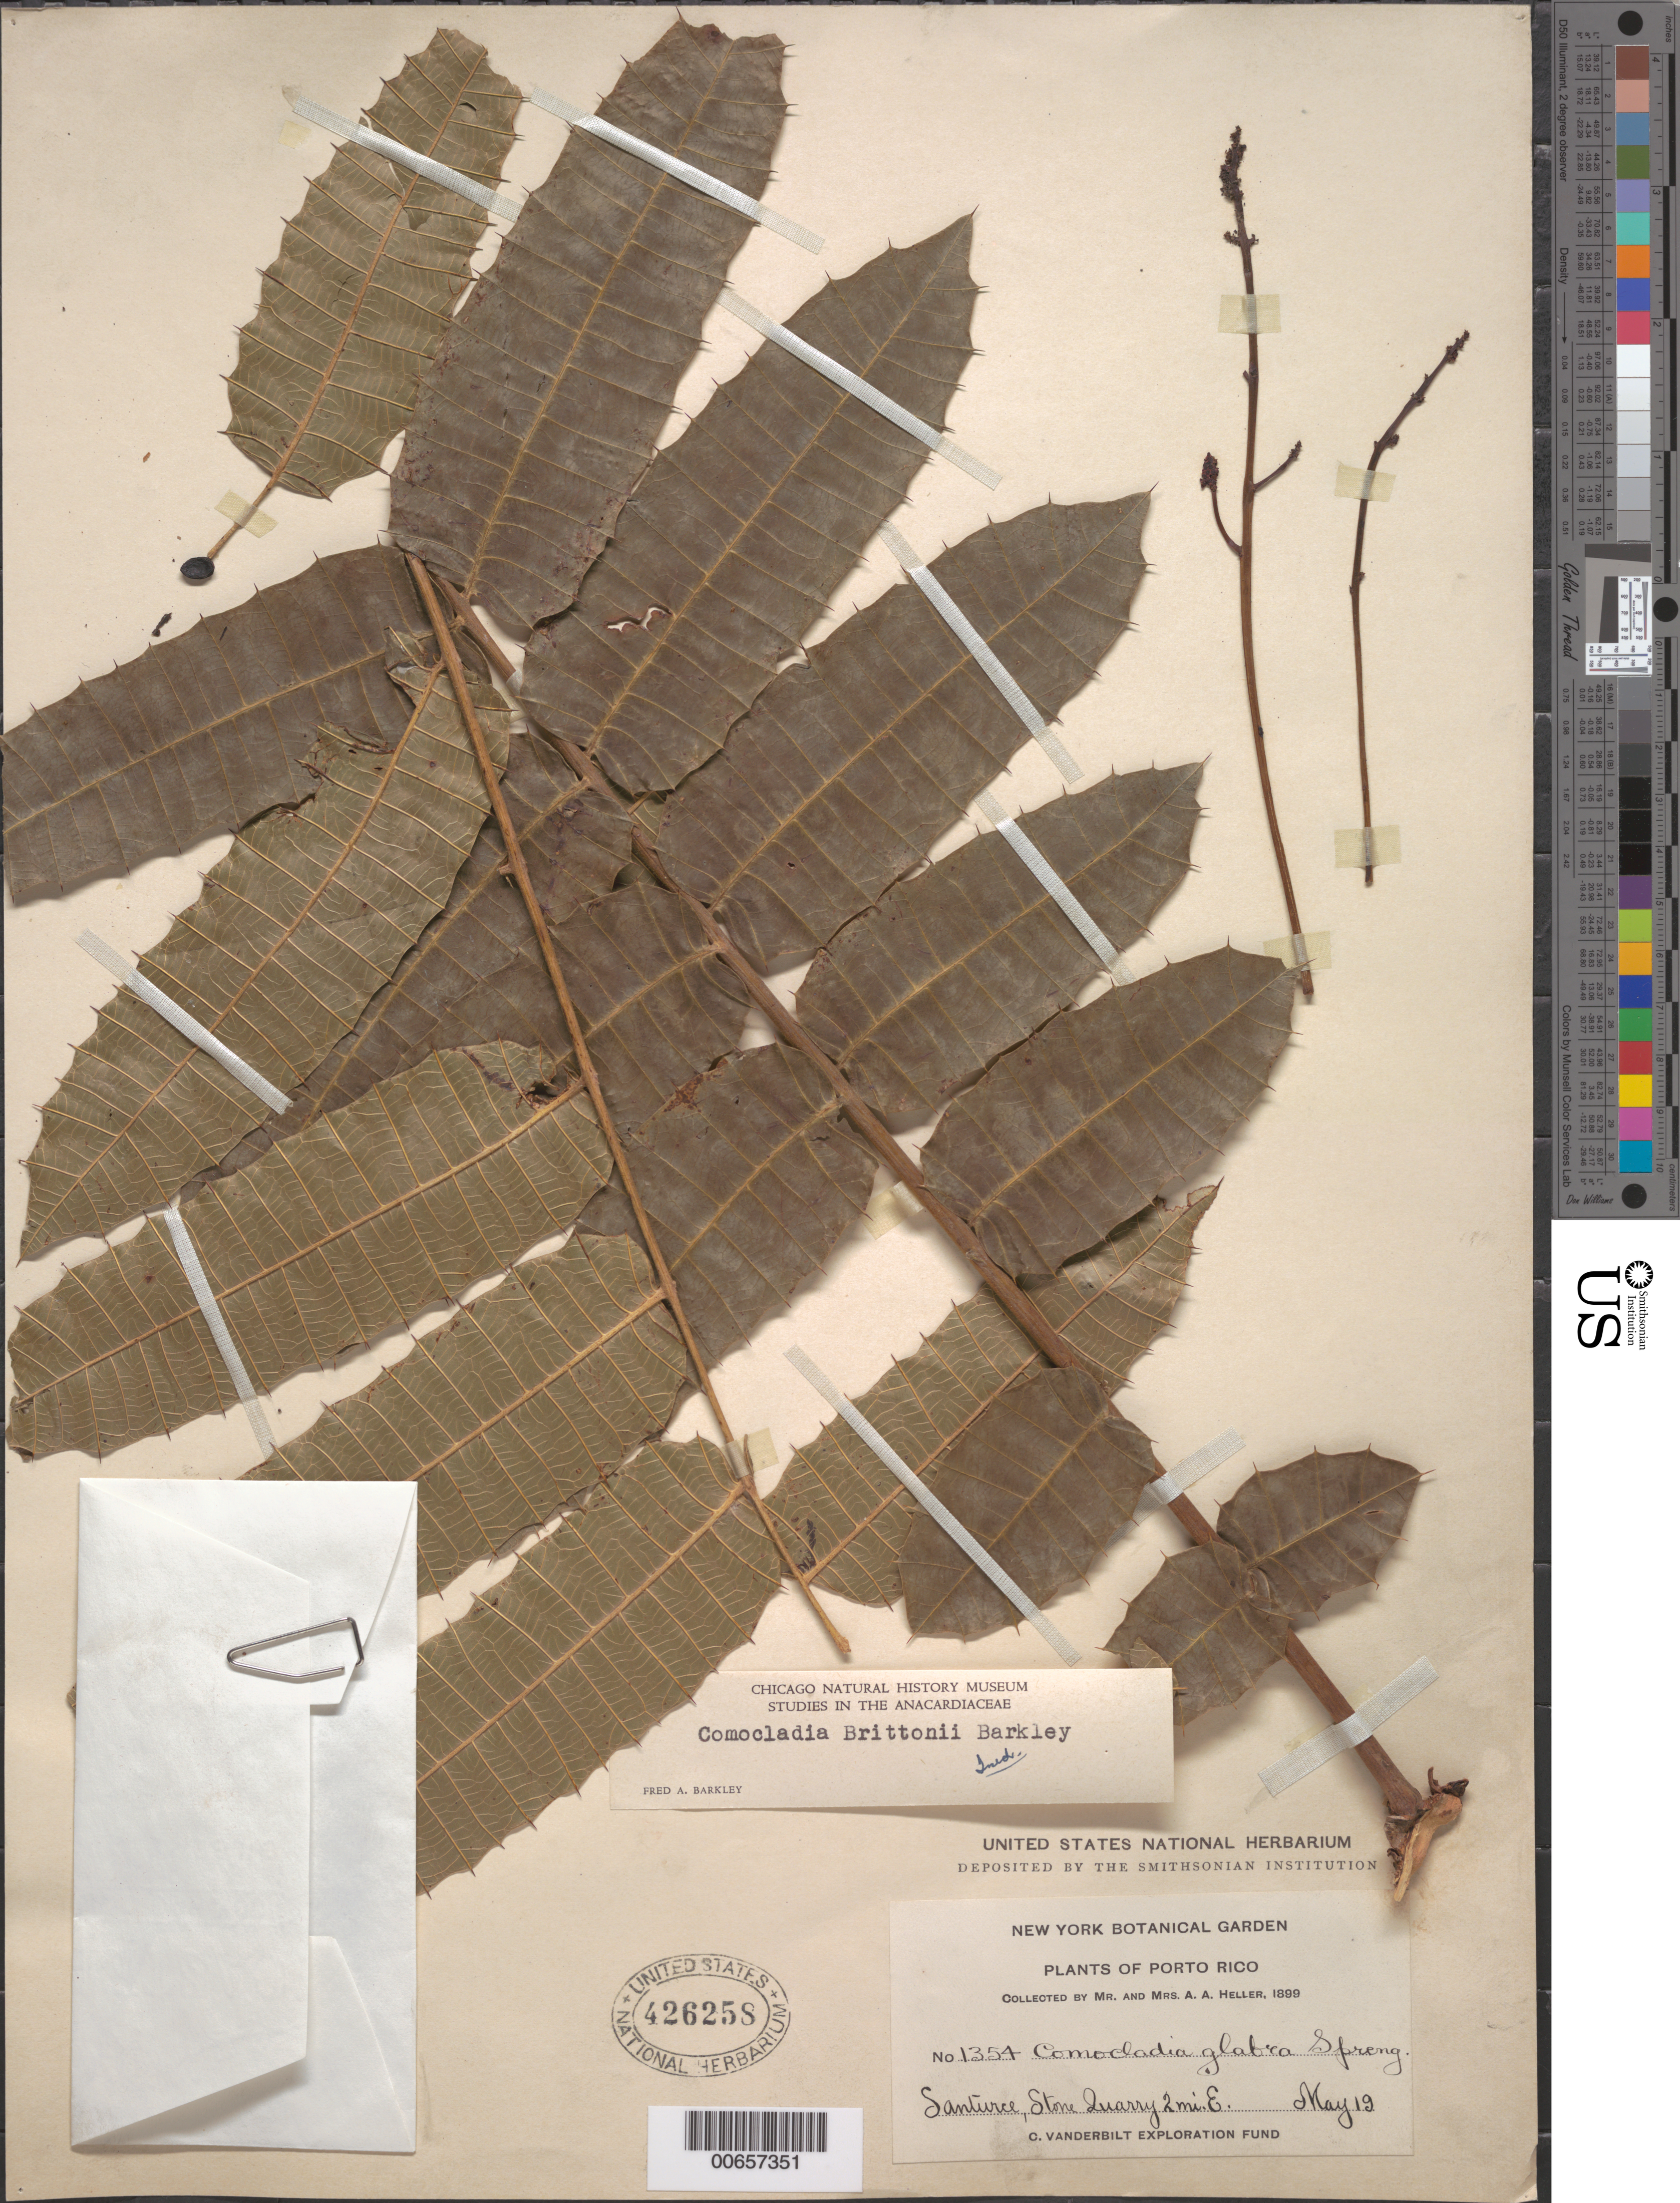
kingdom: Plantae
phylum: Tracheophyta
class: Magnoliopsida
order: Sapindales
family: Anacardiaceae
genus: Comocladia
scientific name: Comocladia glabra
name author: (Schult.) Spreng.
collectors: A. A. Heller & E. G. Heller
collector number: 1354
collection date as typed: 19 May 1899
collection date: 1899-05-19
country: Puerto Rico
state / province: San Juan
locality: Santurce, 2 mi E of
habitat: Stone Quarry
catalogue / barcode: US 426258